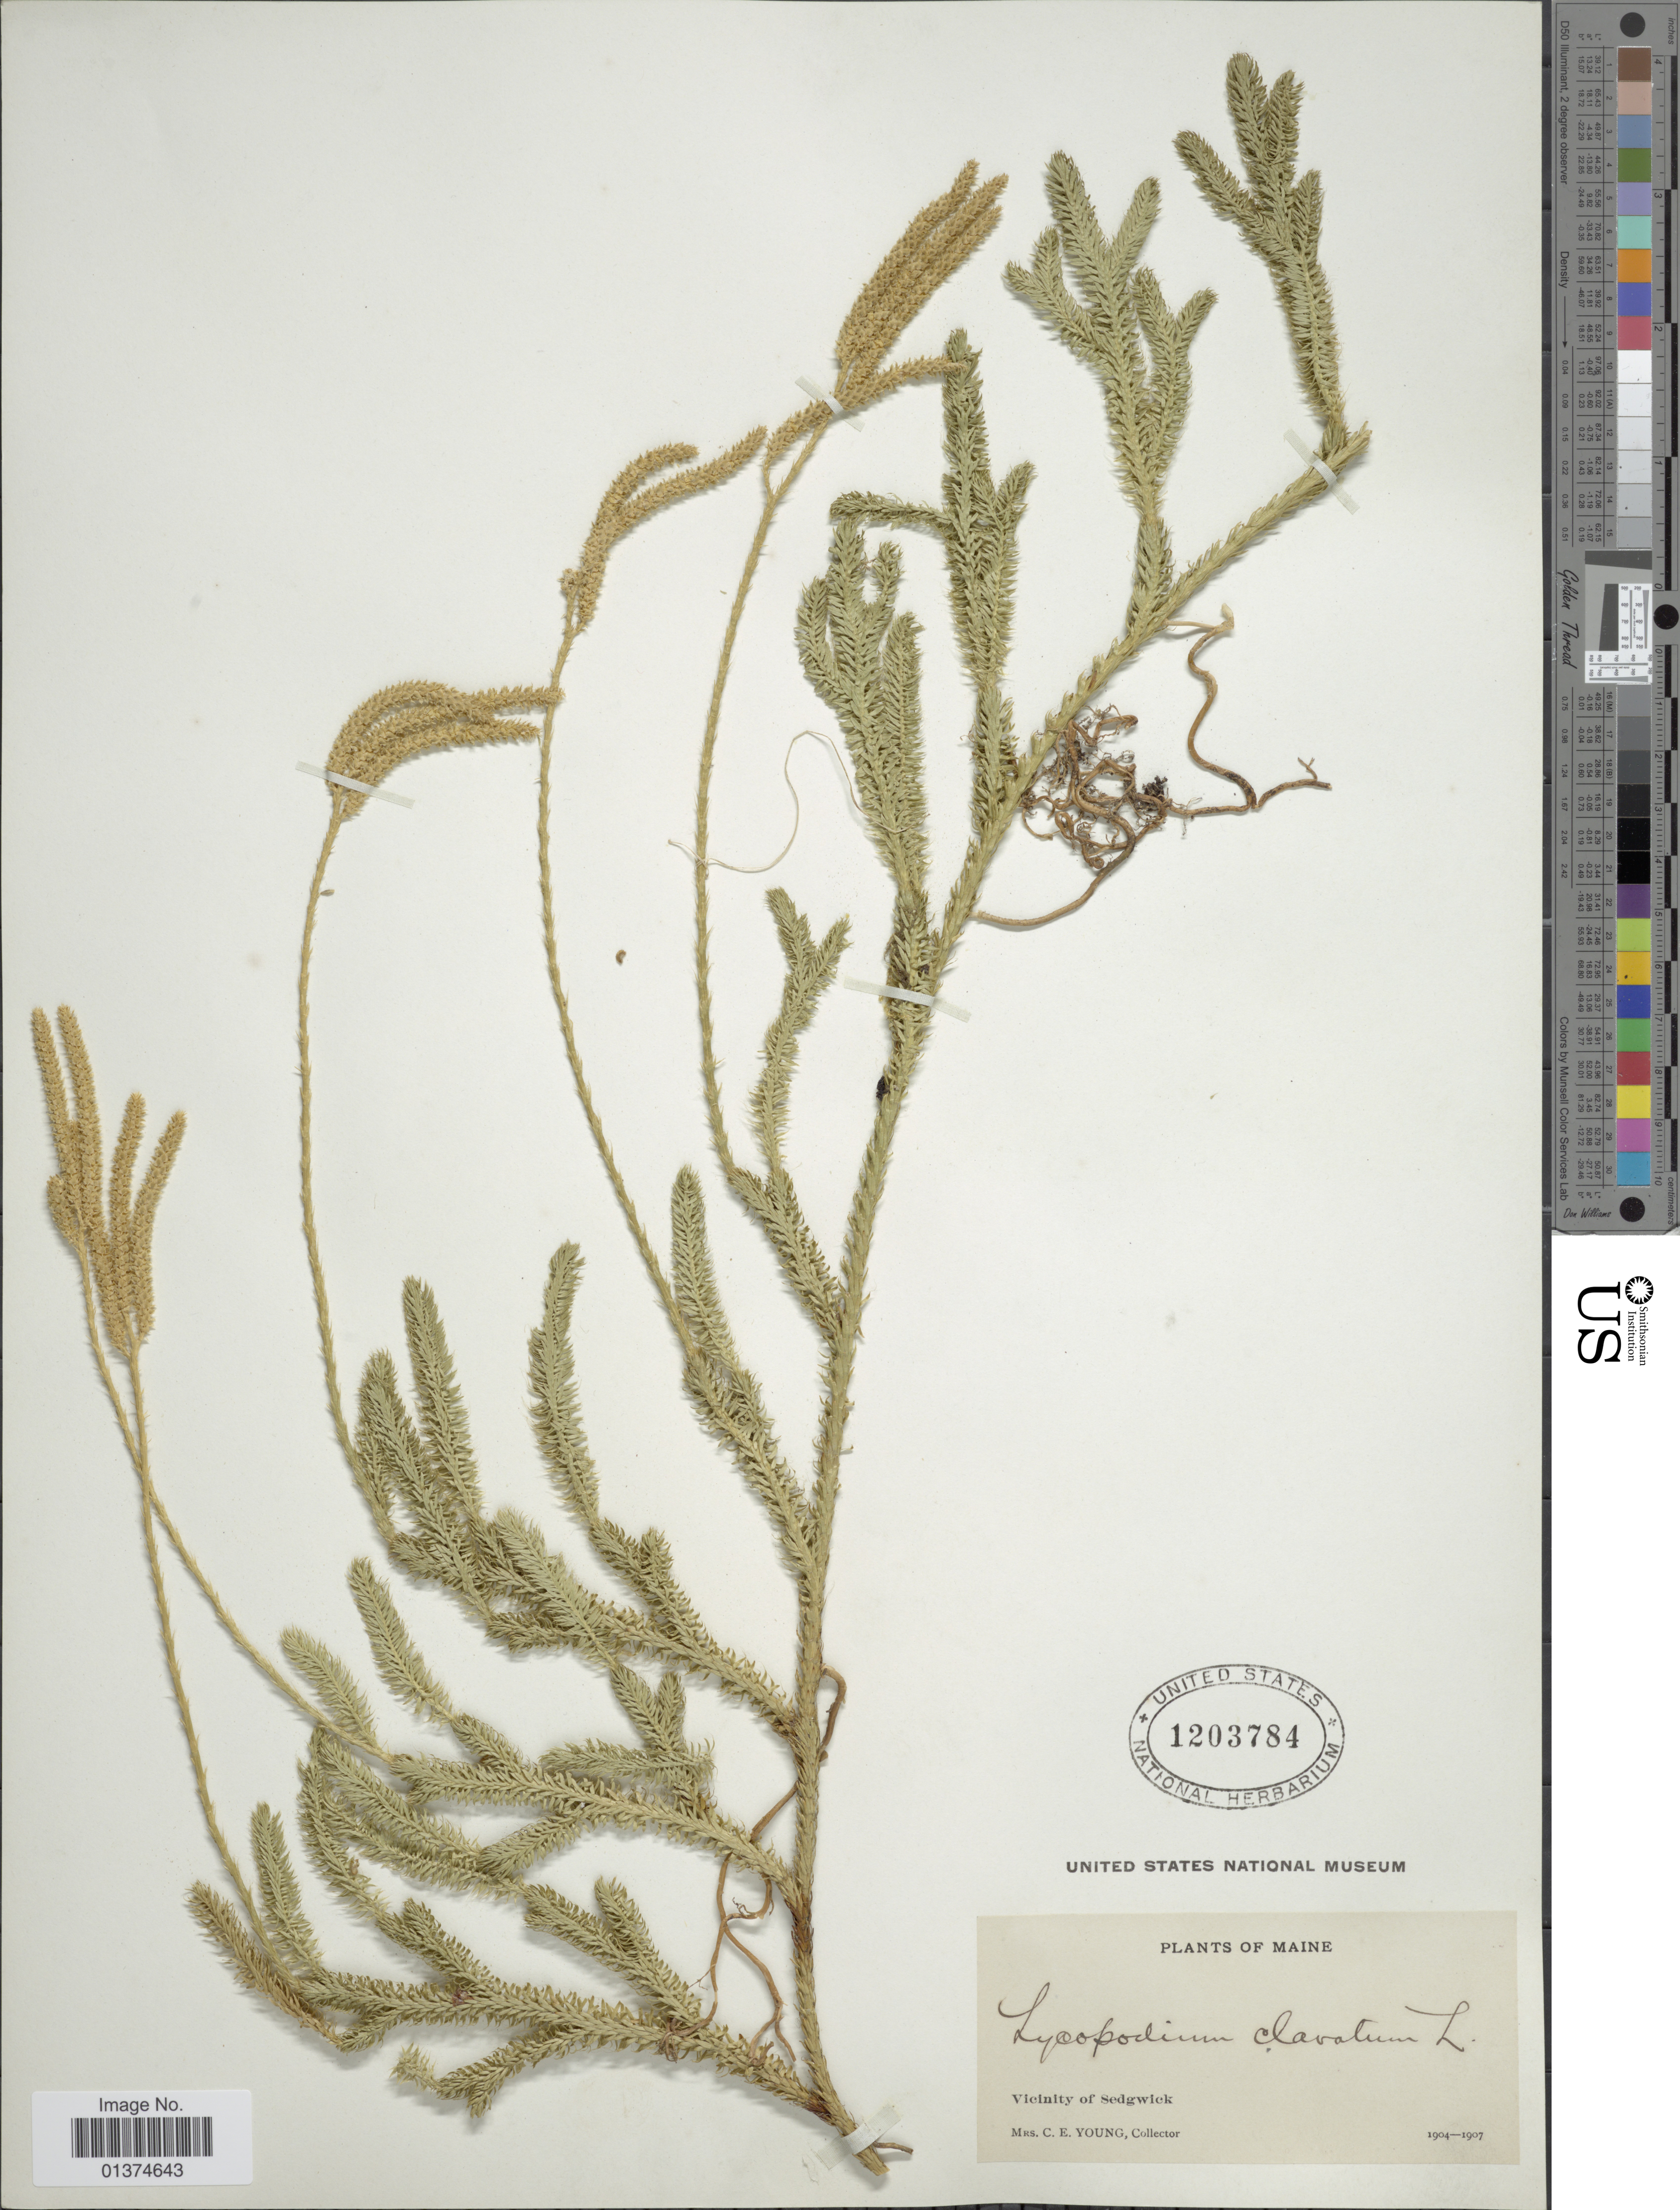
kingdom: Plantae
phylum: Tracheophyta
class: Lycopodiopsida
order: Lycopodiales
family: Lycopodiaceae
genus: Lycopodium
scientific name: Lycopodium clavatum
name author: L.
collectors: C. Young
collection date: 1904/1907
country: United States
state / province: Maine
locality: Vicinity of Sedgwick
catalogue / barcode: US 1203784